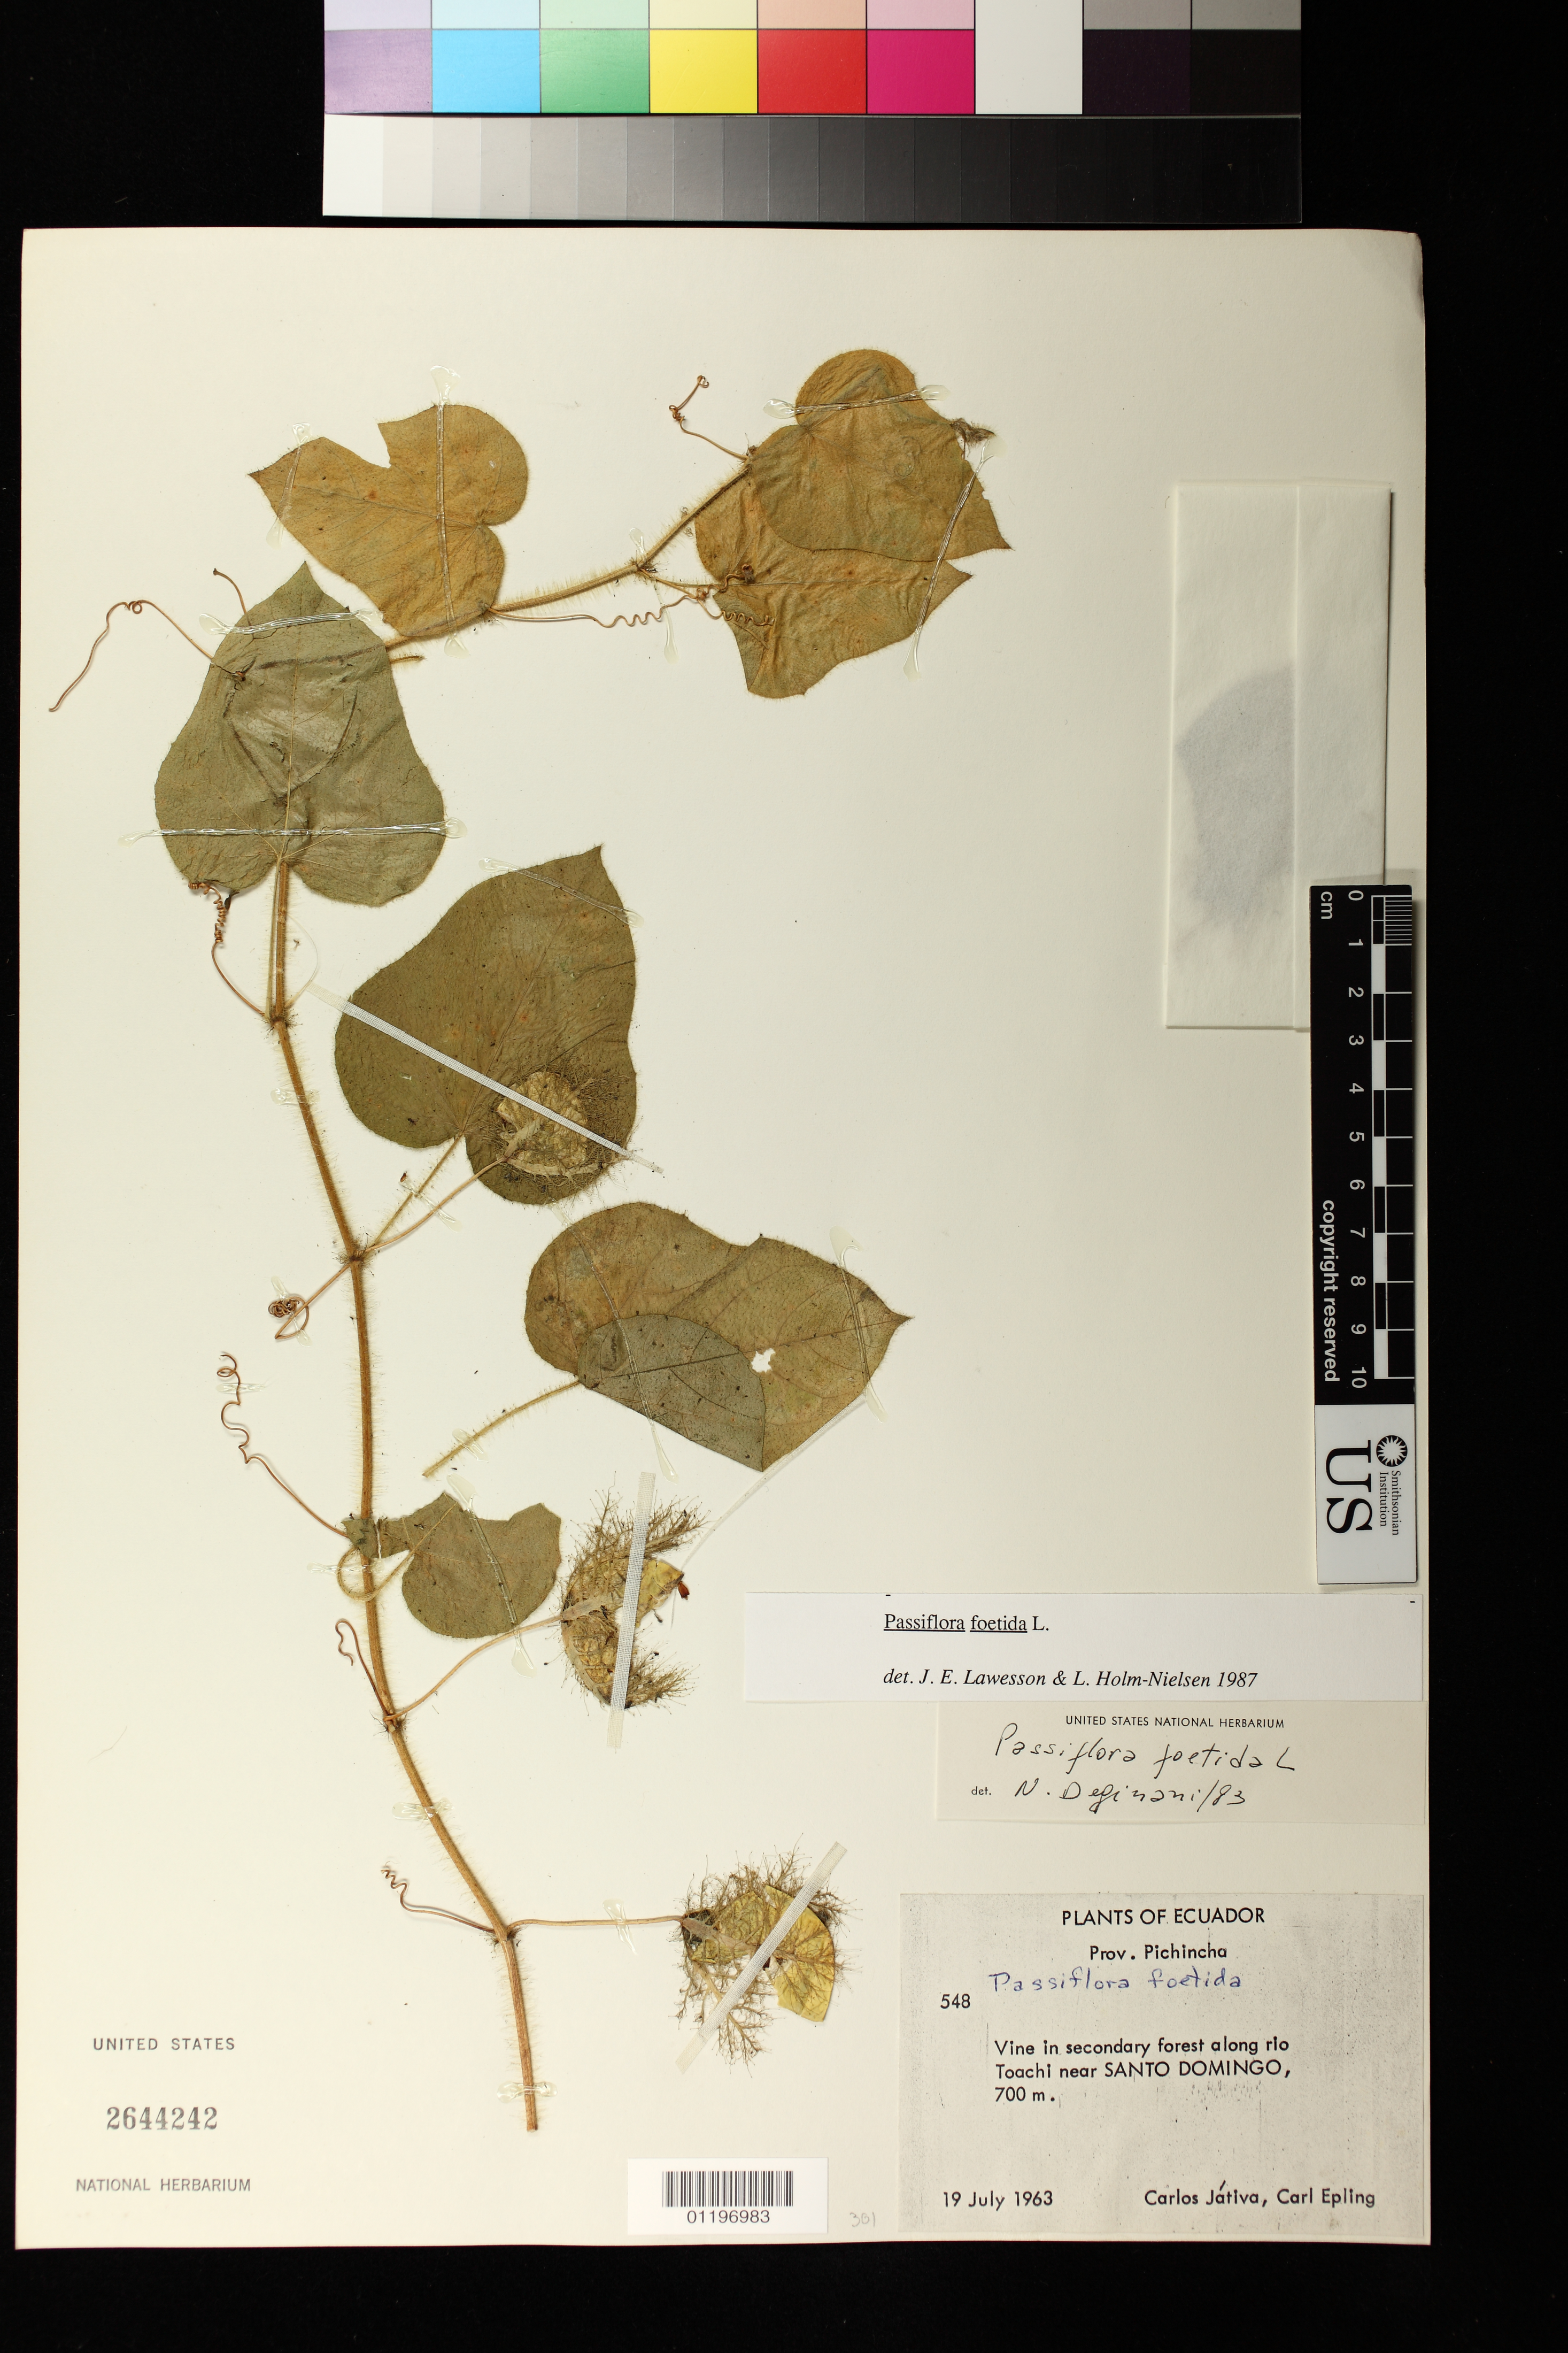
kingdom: Plantae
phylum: Tracheophyta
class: Magnoliopsida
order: Malpighiales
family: Passifloraceae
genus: Passiflora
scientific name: Passiflora foetida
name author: L.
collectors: C. D. Játiva & C. C. Epling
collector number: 548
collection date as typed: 19 Jul 1963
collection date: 1963-07-19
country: Ecuador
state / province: Pichincha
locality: in secondary forest along Rio Toachi near Santo Domingo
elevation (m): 700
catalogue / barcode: US 2644242